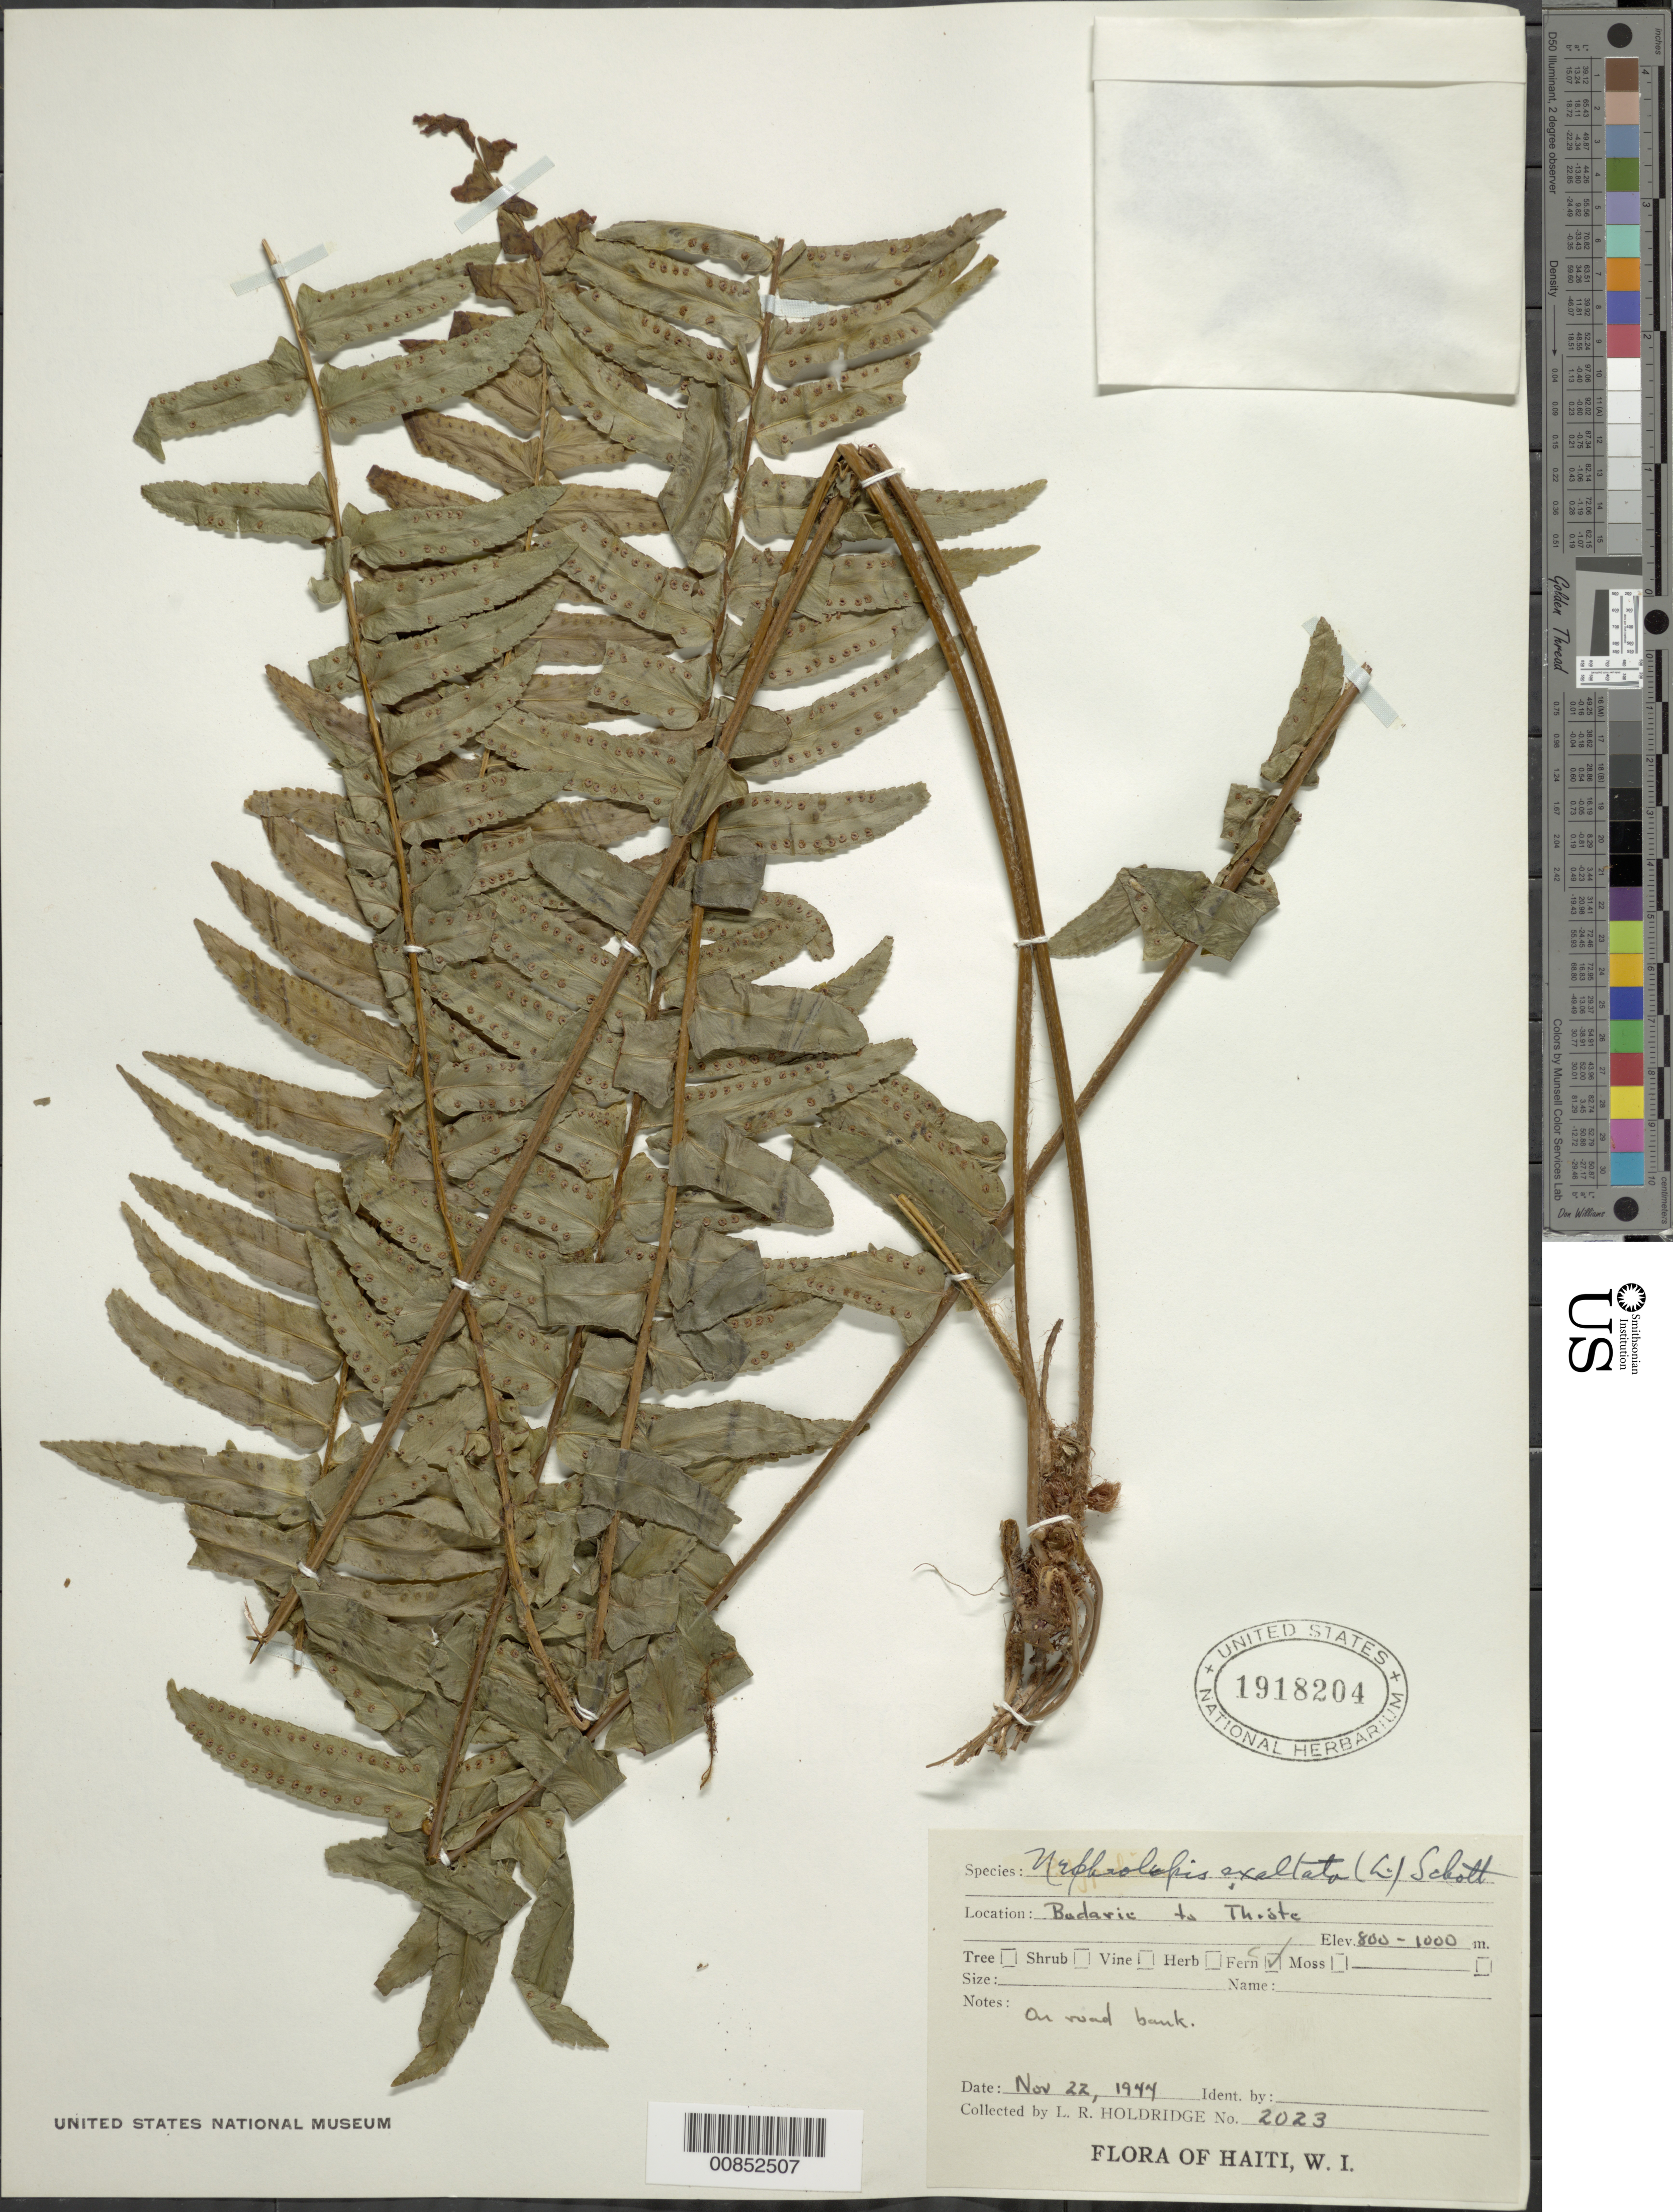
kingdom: Plantae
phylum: Tracheophyta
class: Polypodiopsida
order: Polypodiales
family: Nephrolepidaceae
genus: Nephrolepis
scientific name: Nephrolepis exaltata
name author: (L.) Schott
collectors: L. Holdridge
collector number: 2023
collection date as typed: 22 Nov 1944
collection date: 1944-11-22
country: Haiti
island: Hispaniola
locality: Badarie to Thiste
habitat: Road bank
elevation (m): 800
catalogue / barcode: US 1918204